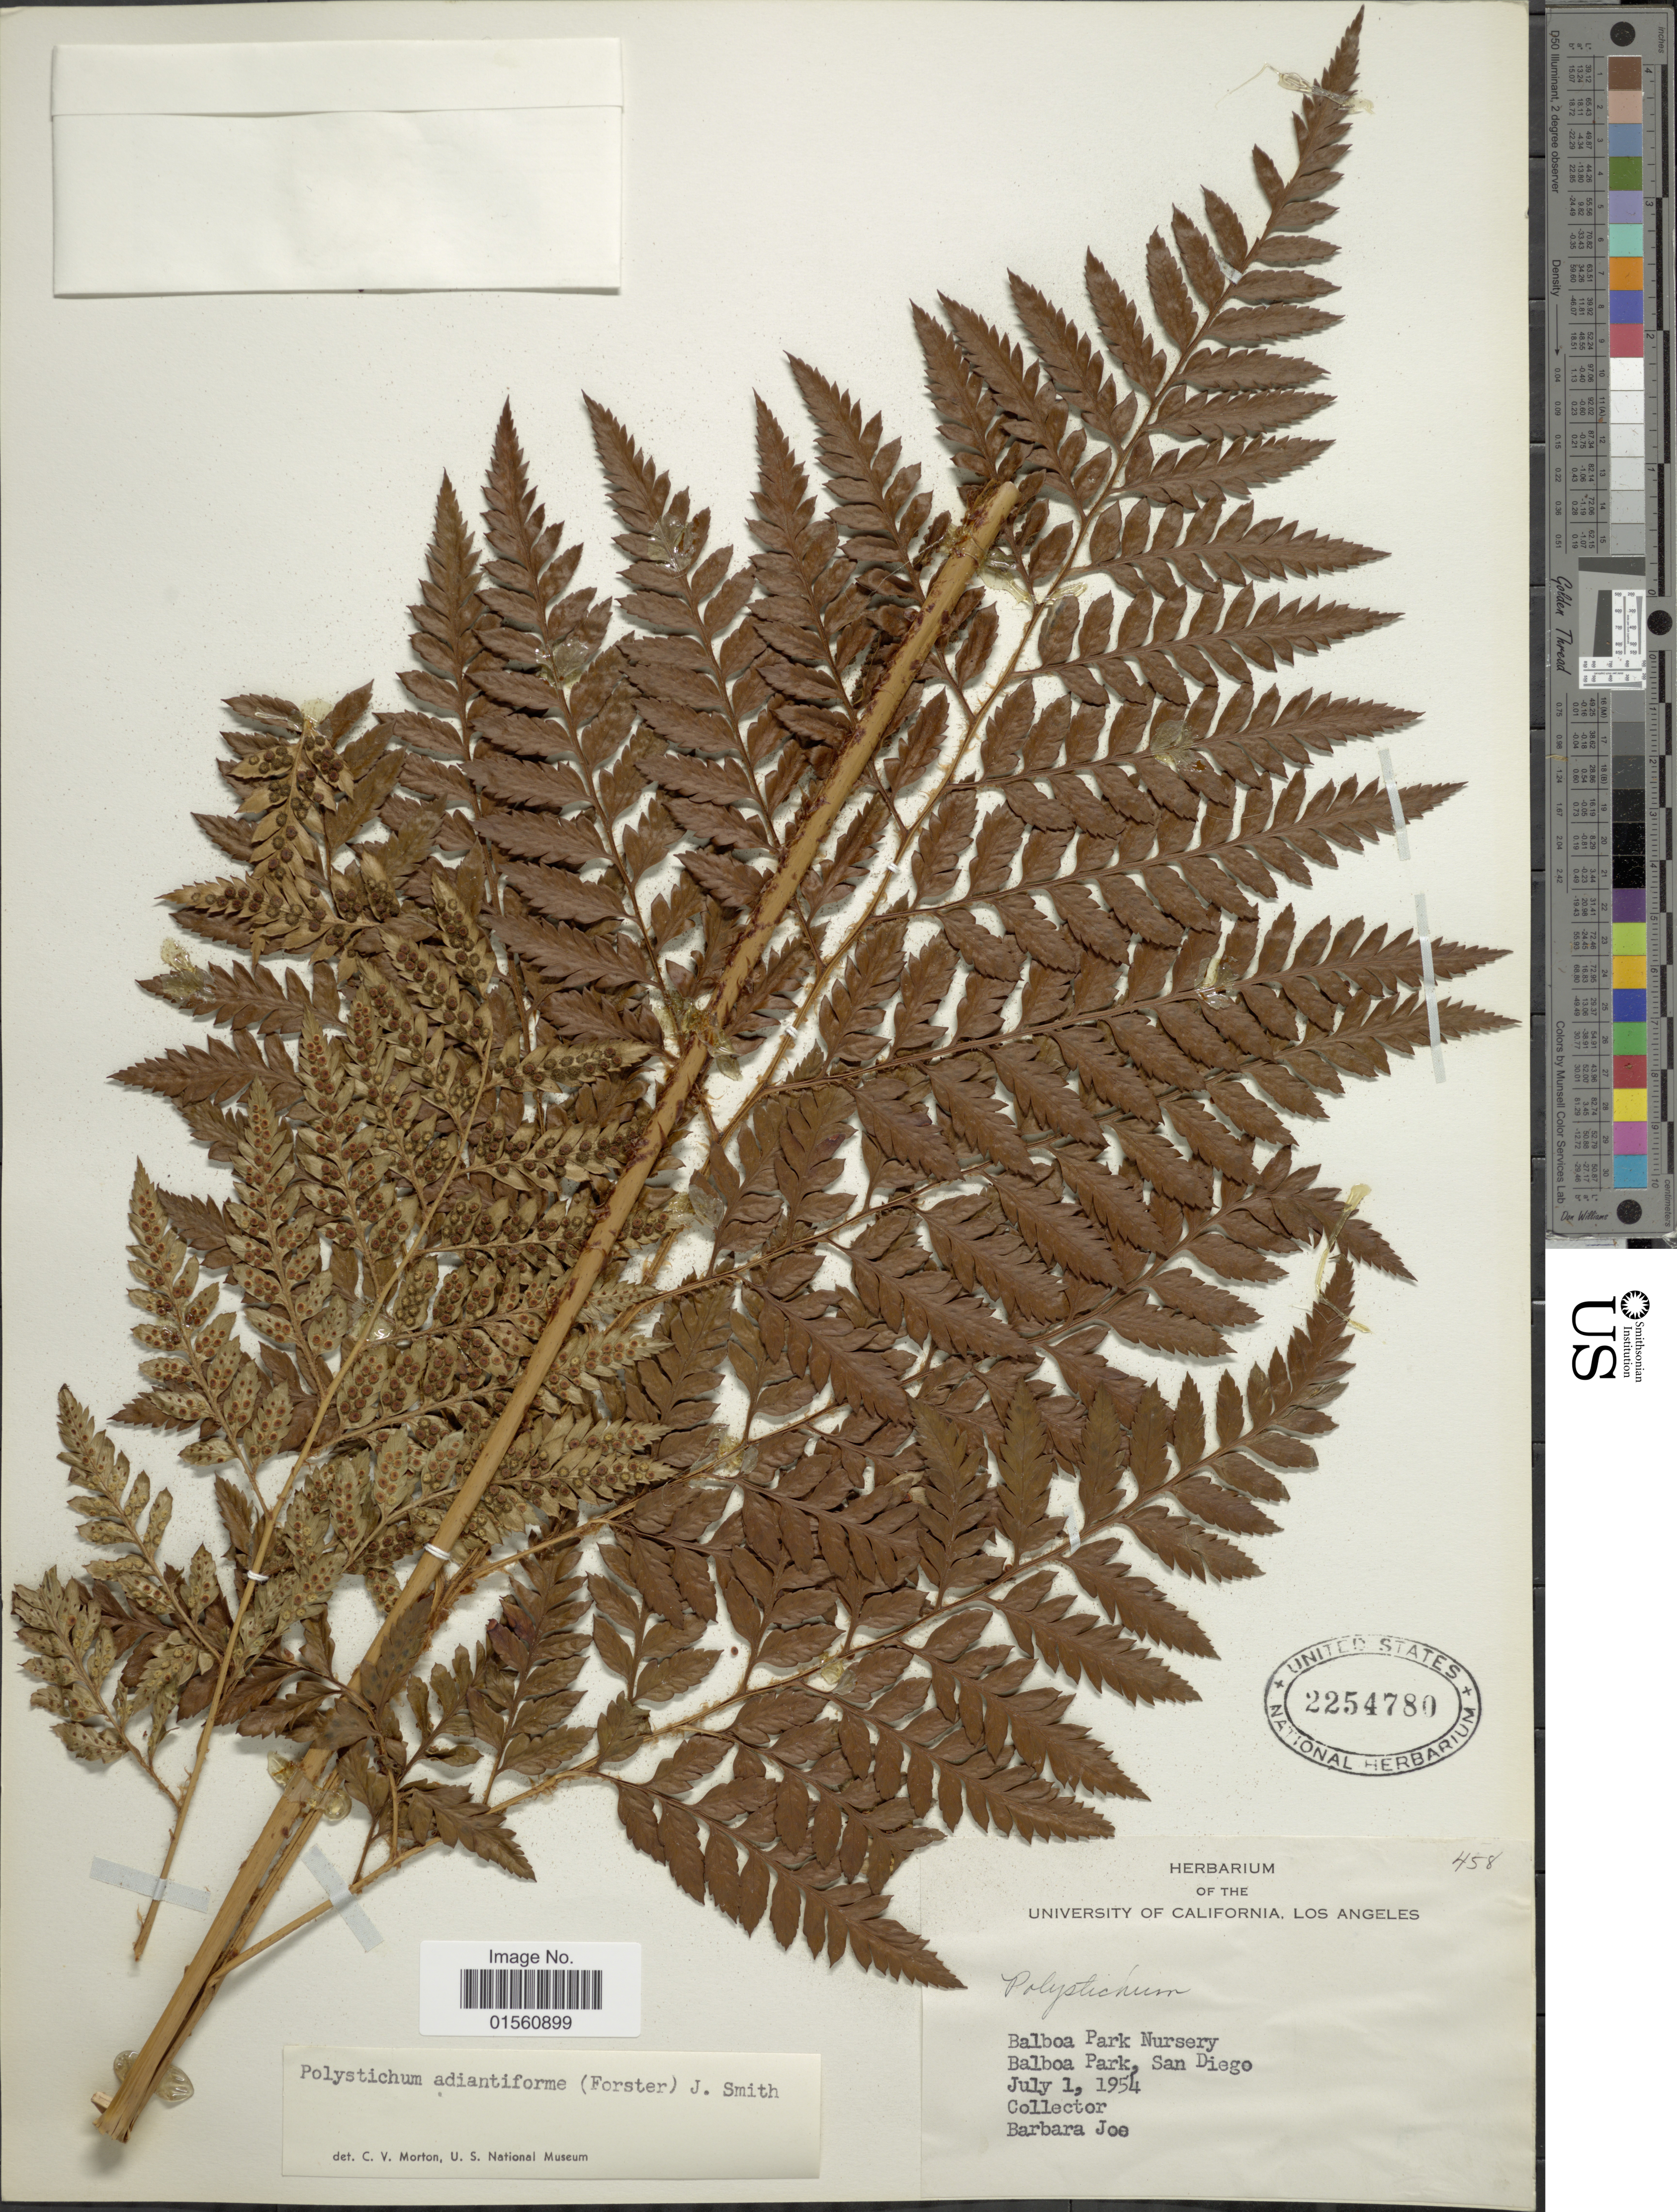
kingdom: Plantae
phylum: Tracheophyta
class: Polypodiopsida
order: Polypodiales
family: Dryopteridaceae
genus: Rumohra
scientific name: Rumohra adiantiformis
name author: (G. Forst.) Ching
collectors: B. Joe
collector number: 458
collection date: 1954-07-01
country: United States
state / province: California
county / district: San Diego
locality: Balboa Park Nursery Balboa Park, San Diego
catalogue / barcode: US 2254780